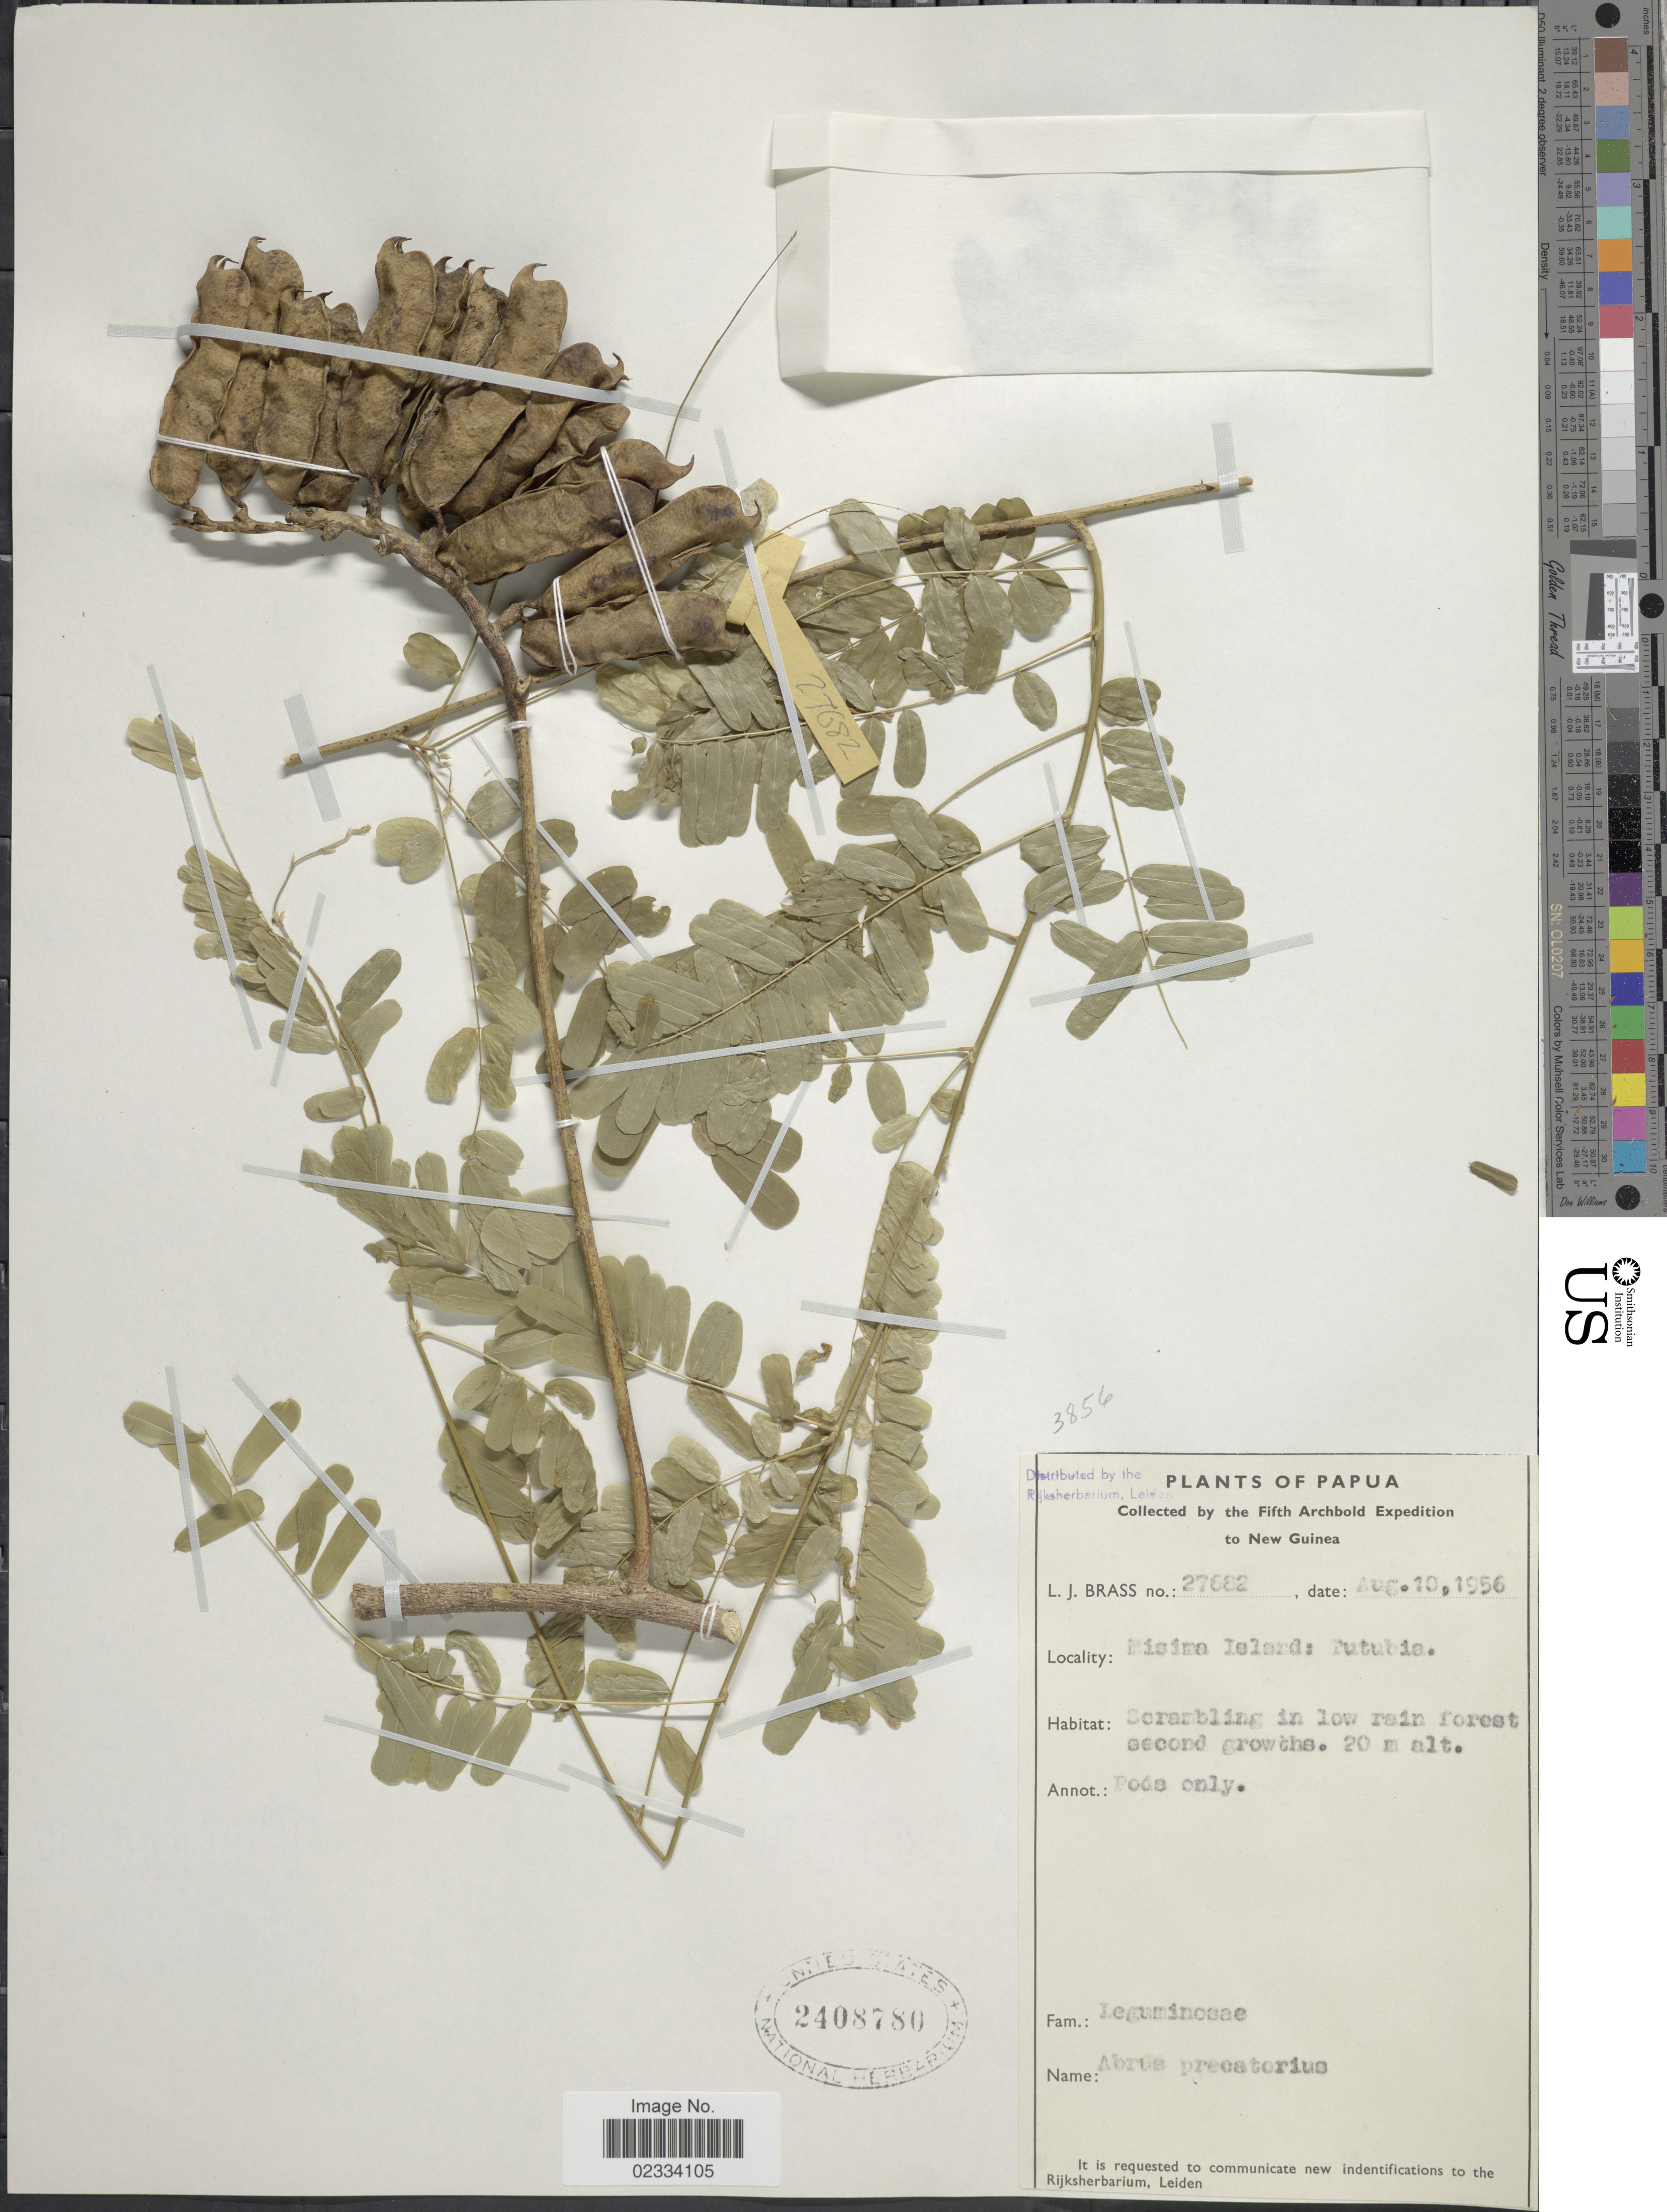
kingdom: Plantae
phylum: Tracheophyta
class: Magnoliopsida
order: Fabales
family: Fabaceae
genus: Abrus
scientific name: Abrus precatorius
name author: L.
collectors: L. J. Brass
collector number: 27682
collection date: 1956-08-10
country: Papua New Guinea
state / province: Milne Bay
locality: Papua. New Guinea. Misima Island: Tutubia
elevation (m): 20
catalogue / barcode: US 2408780